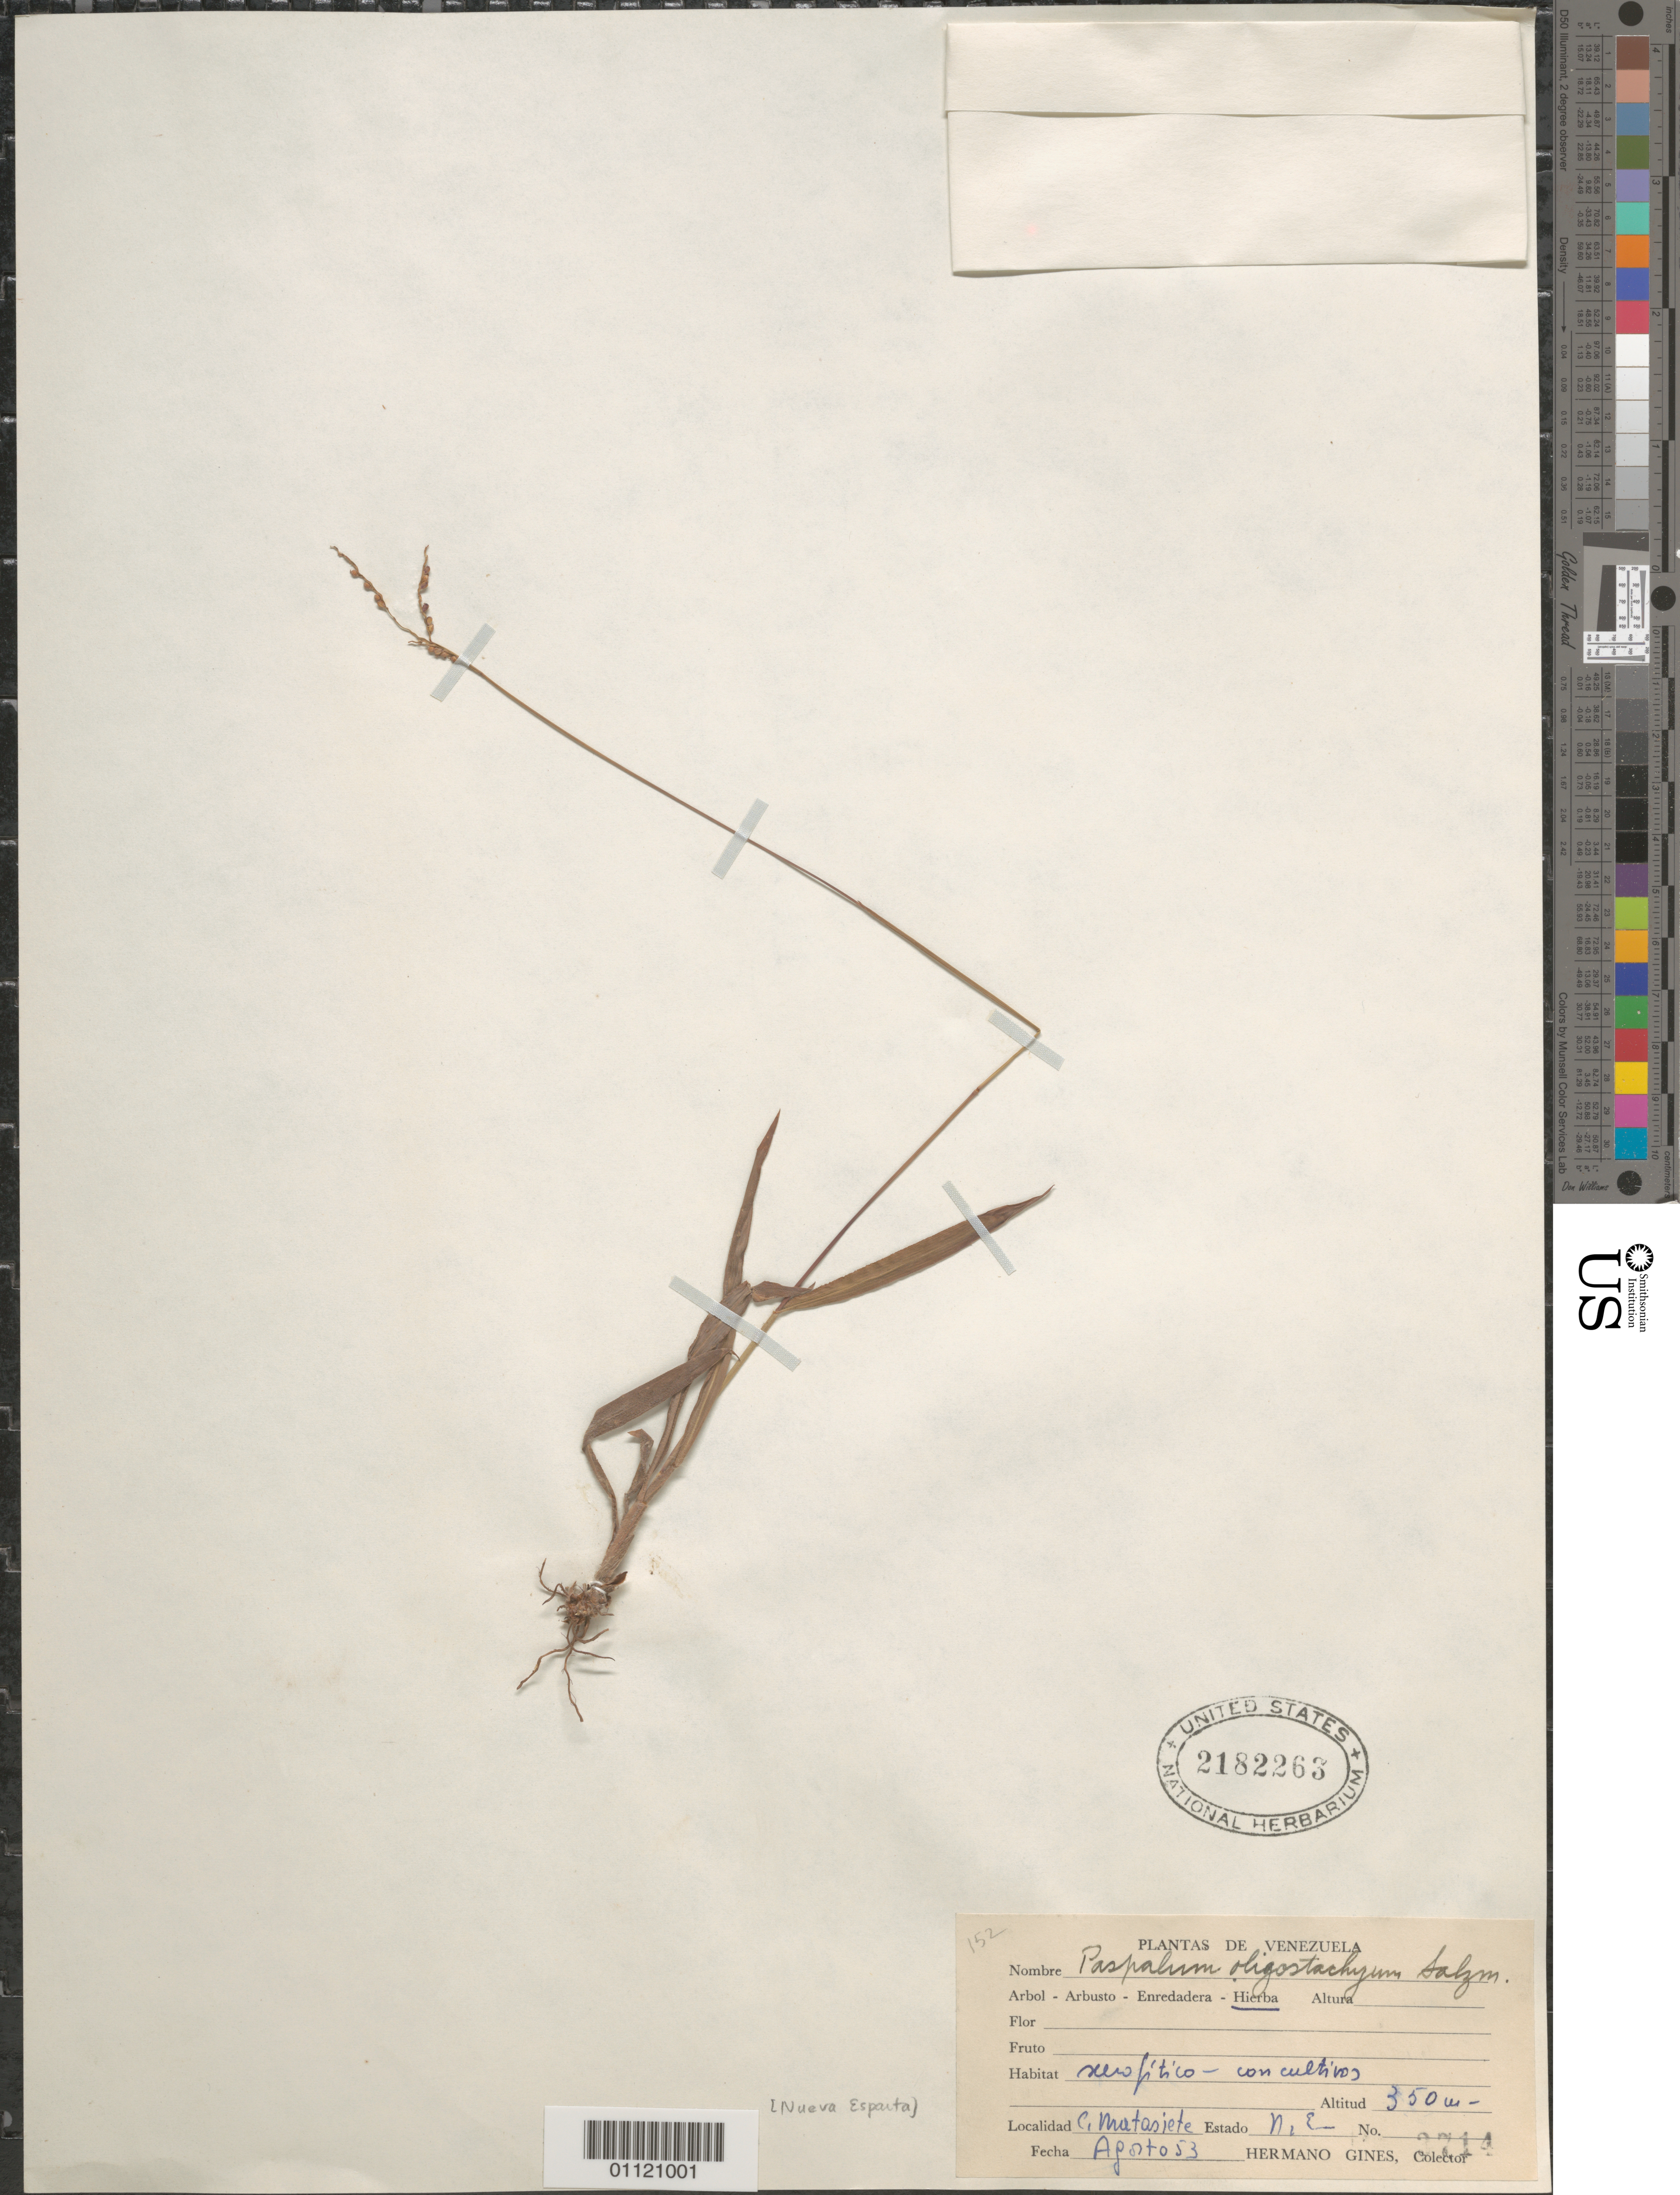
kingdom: Plantae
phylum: Tracheophyta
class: Liliopsida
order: Poales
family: Poaceae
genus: Paspalum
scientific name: Paspalum oligostachyum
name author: Salzm. ex Steud.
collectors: Bro. Gines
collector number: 3714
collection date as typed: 01 Aug 1953 to 31 Aug 1953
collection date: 1953-08-01/1953-08-31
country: Venezuela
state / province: Nueva Esparta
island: Margarita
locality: C. Matasiete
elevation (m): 350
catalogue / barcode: US 2182263